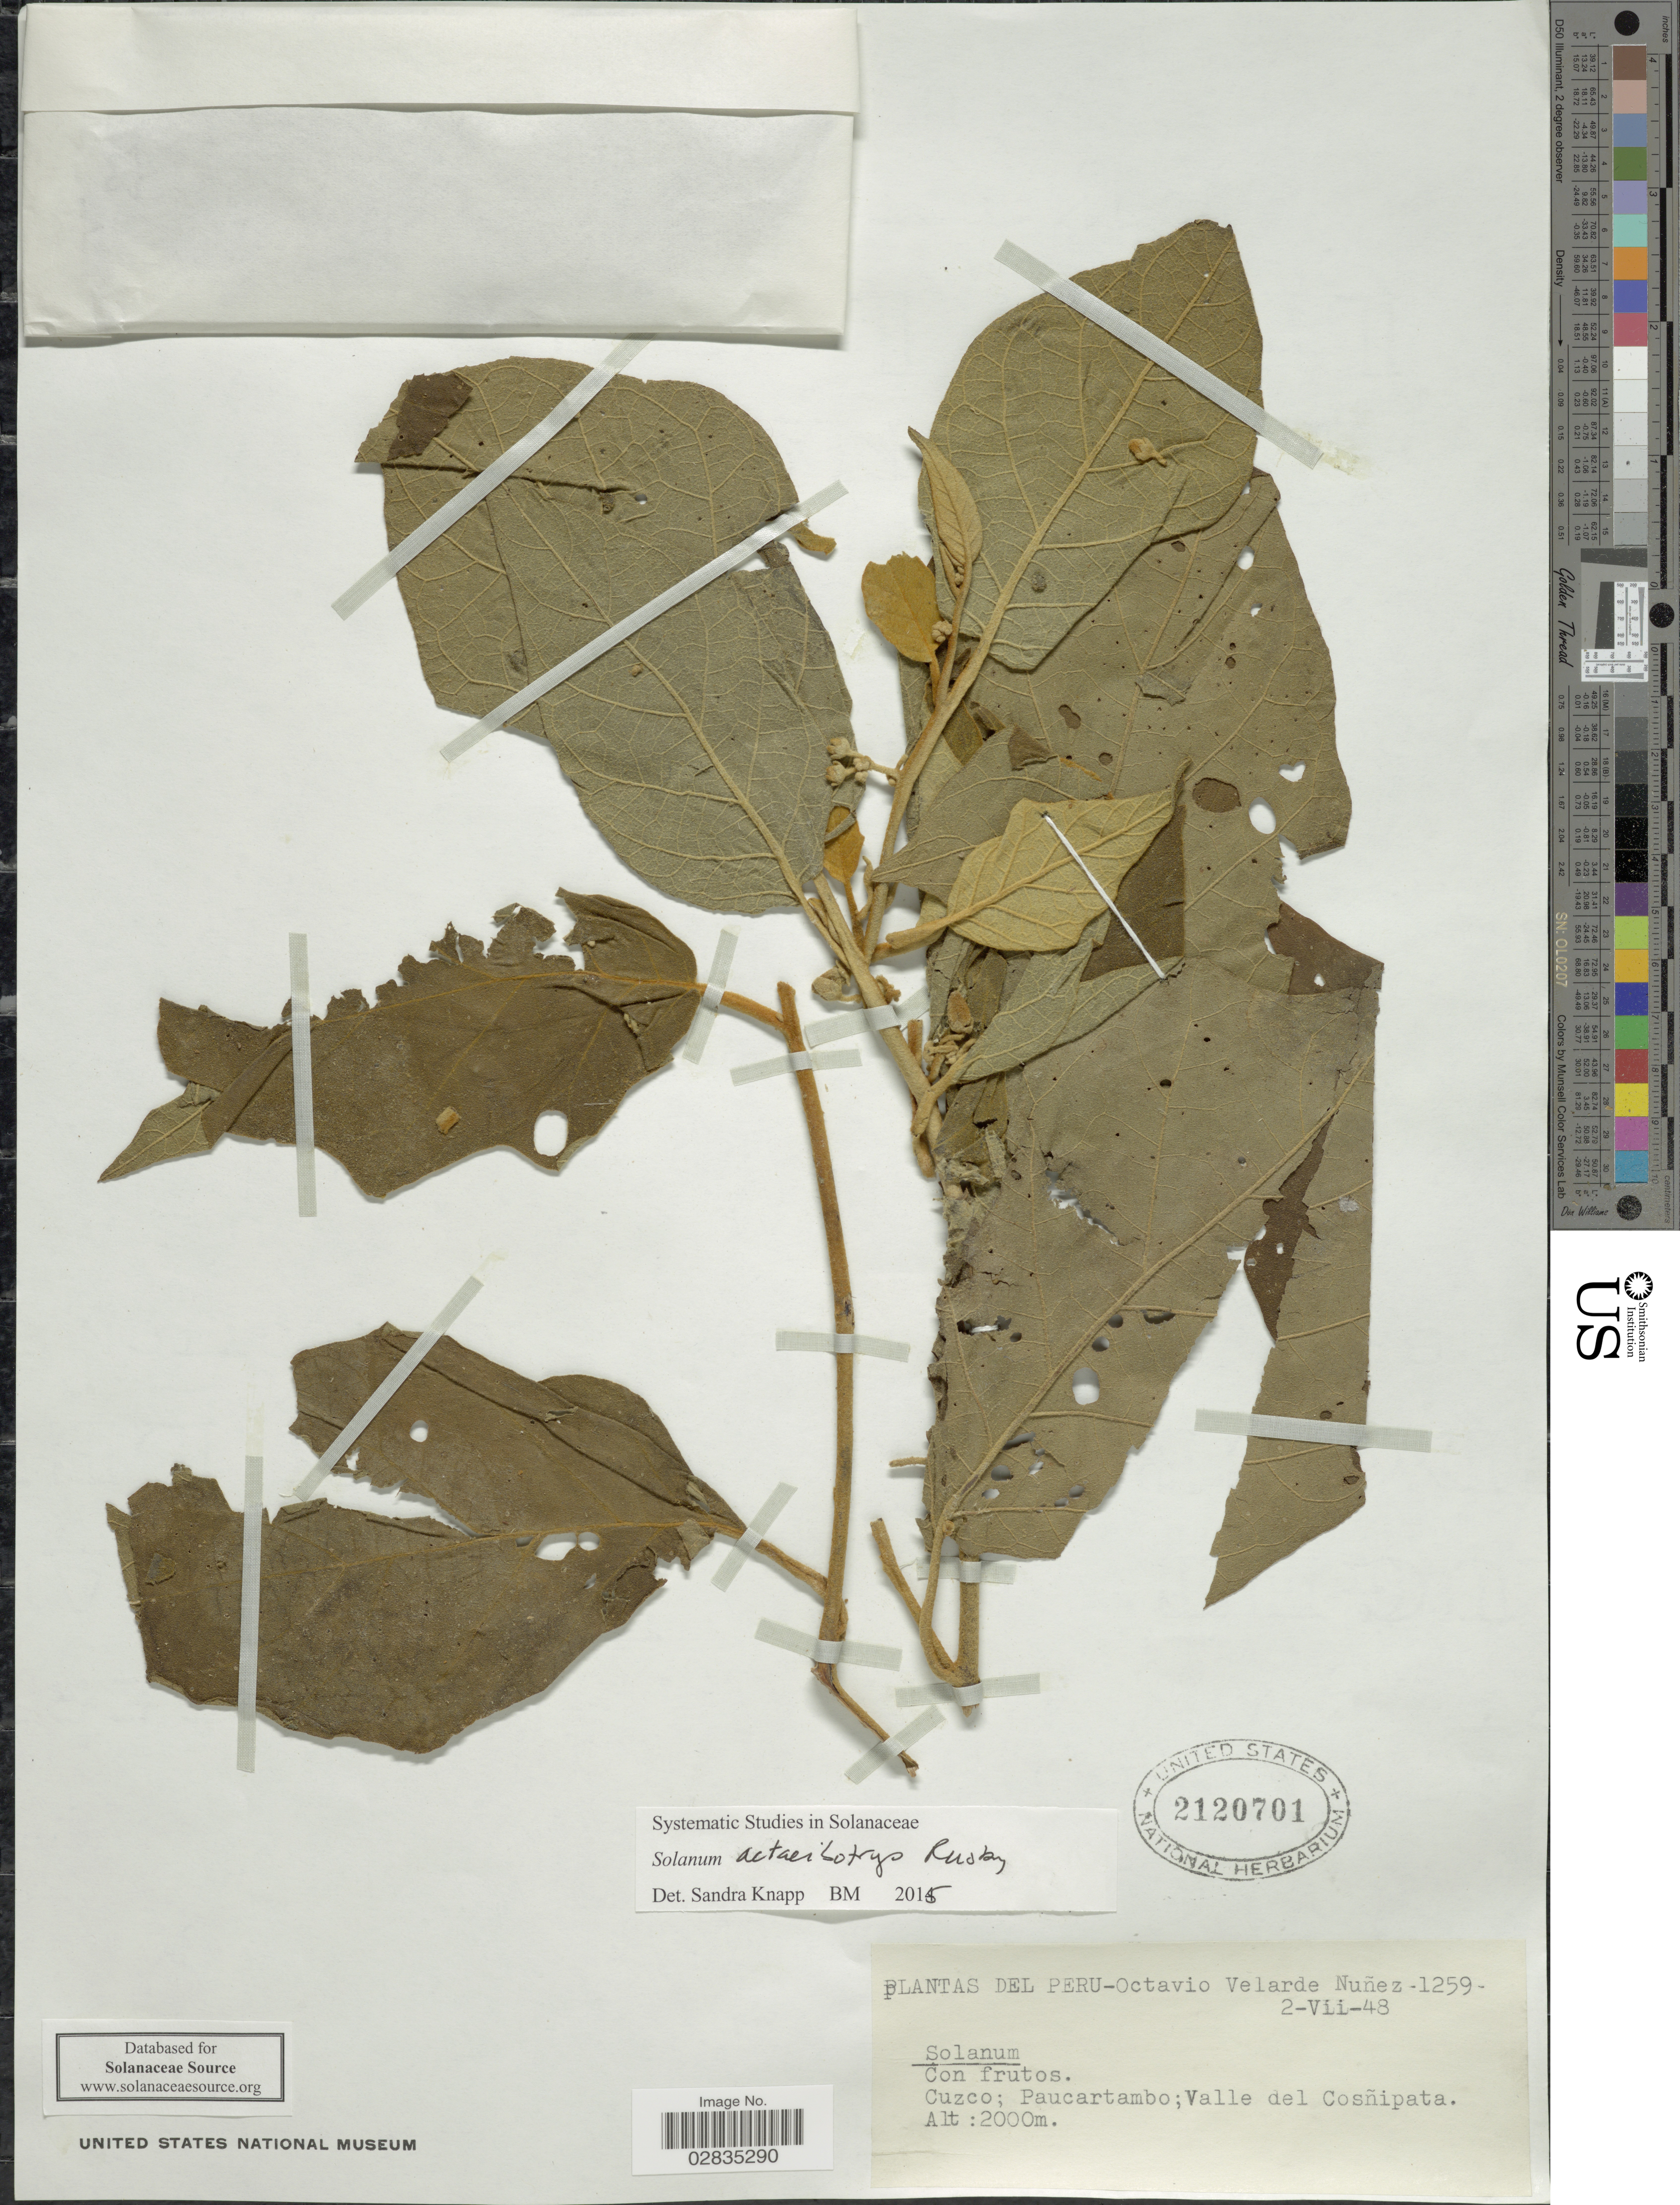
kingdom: Plantae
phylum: Tracheophyta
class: Magnoliopsida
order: Solanales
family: Solanaceae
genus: Solanum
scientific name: Solanum actaeabotrys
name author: Rusby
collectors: O. Velarde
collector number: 1259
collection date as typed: Transcribed d/m/y: 2/7/48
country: Peru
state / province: Cusco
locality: Paucartambo; Valle del Cosñipata.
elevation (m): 2000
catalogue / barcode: US 2120701